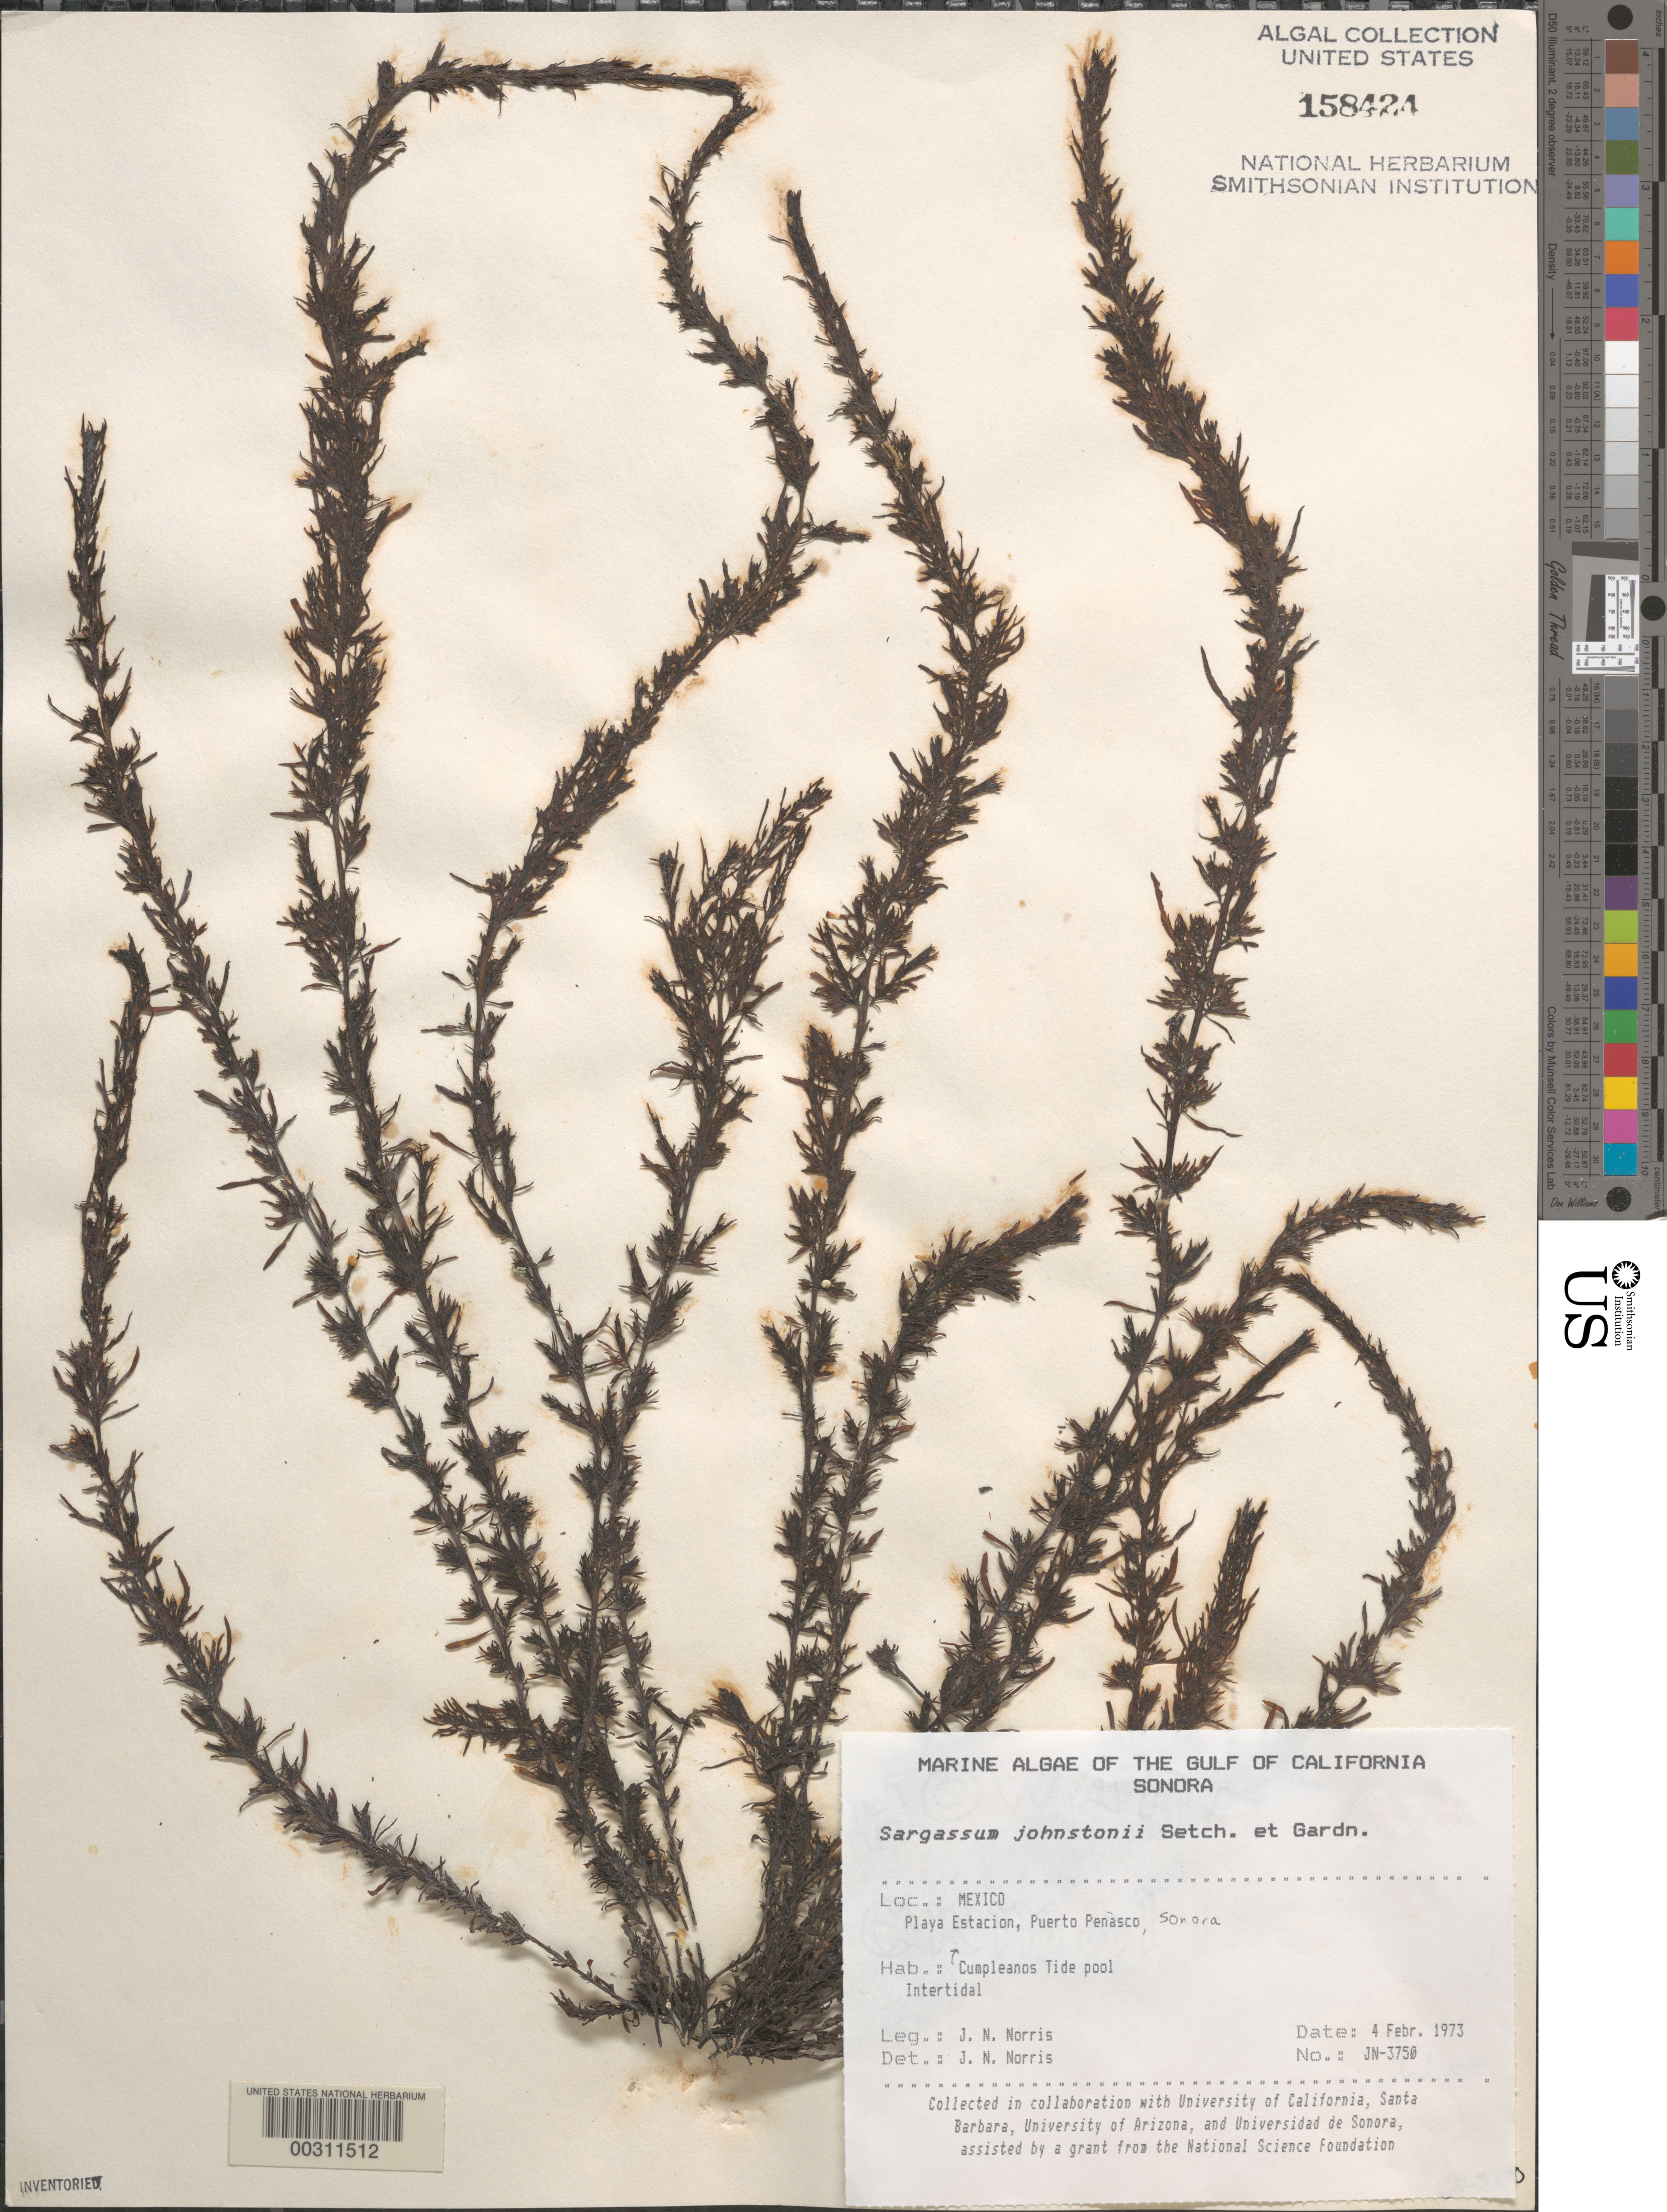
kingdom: Chromista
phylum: Ochrophyta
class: Phaeophyceae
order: Fucales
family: Sargassaceae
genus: Sargassum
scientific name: Sargassum johnstonii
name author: Setchell & N.L. Gardner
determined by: Norris, James N.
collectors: J. N. Norris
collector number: JN-3750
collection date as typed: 04 Feb 1973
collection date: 1973-02-04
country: Mexico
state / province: Sonora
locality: Playa Estacion, Puerto Penasco, Cumpleanos tide pool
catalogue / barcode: US 158424